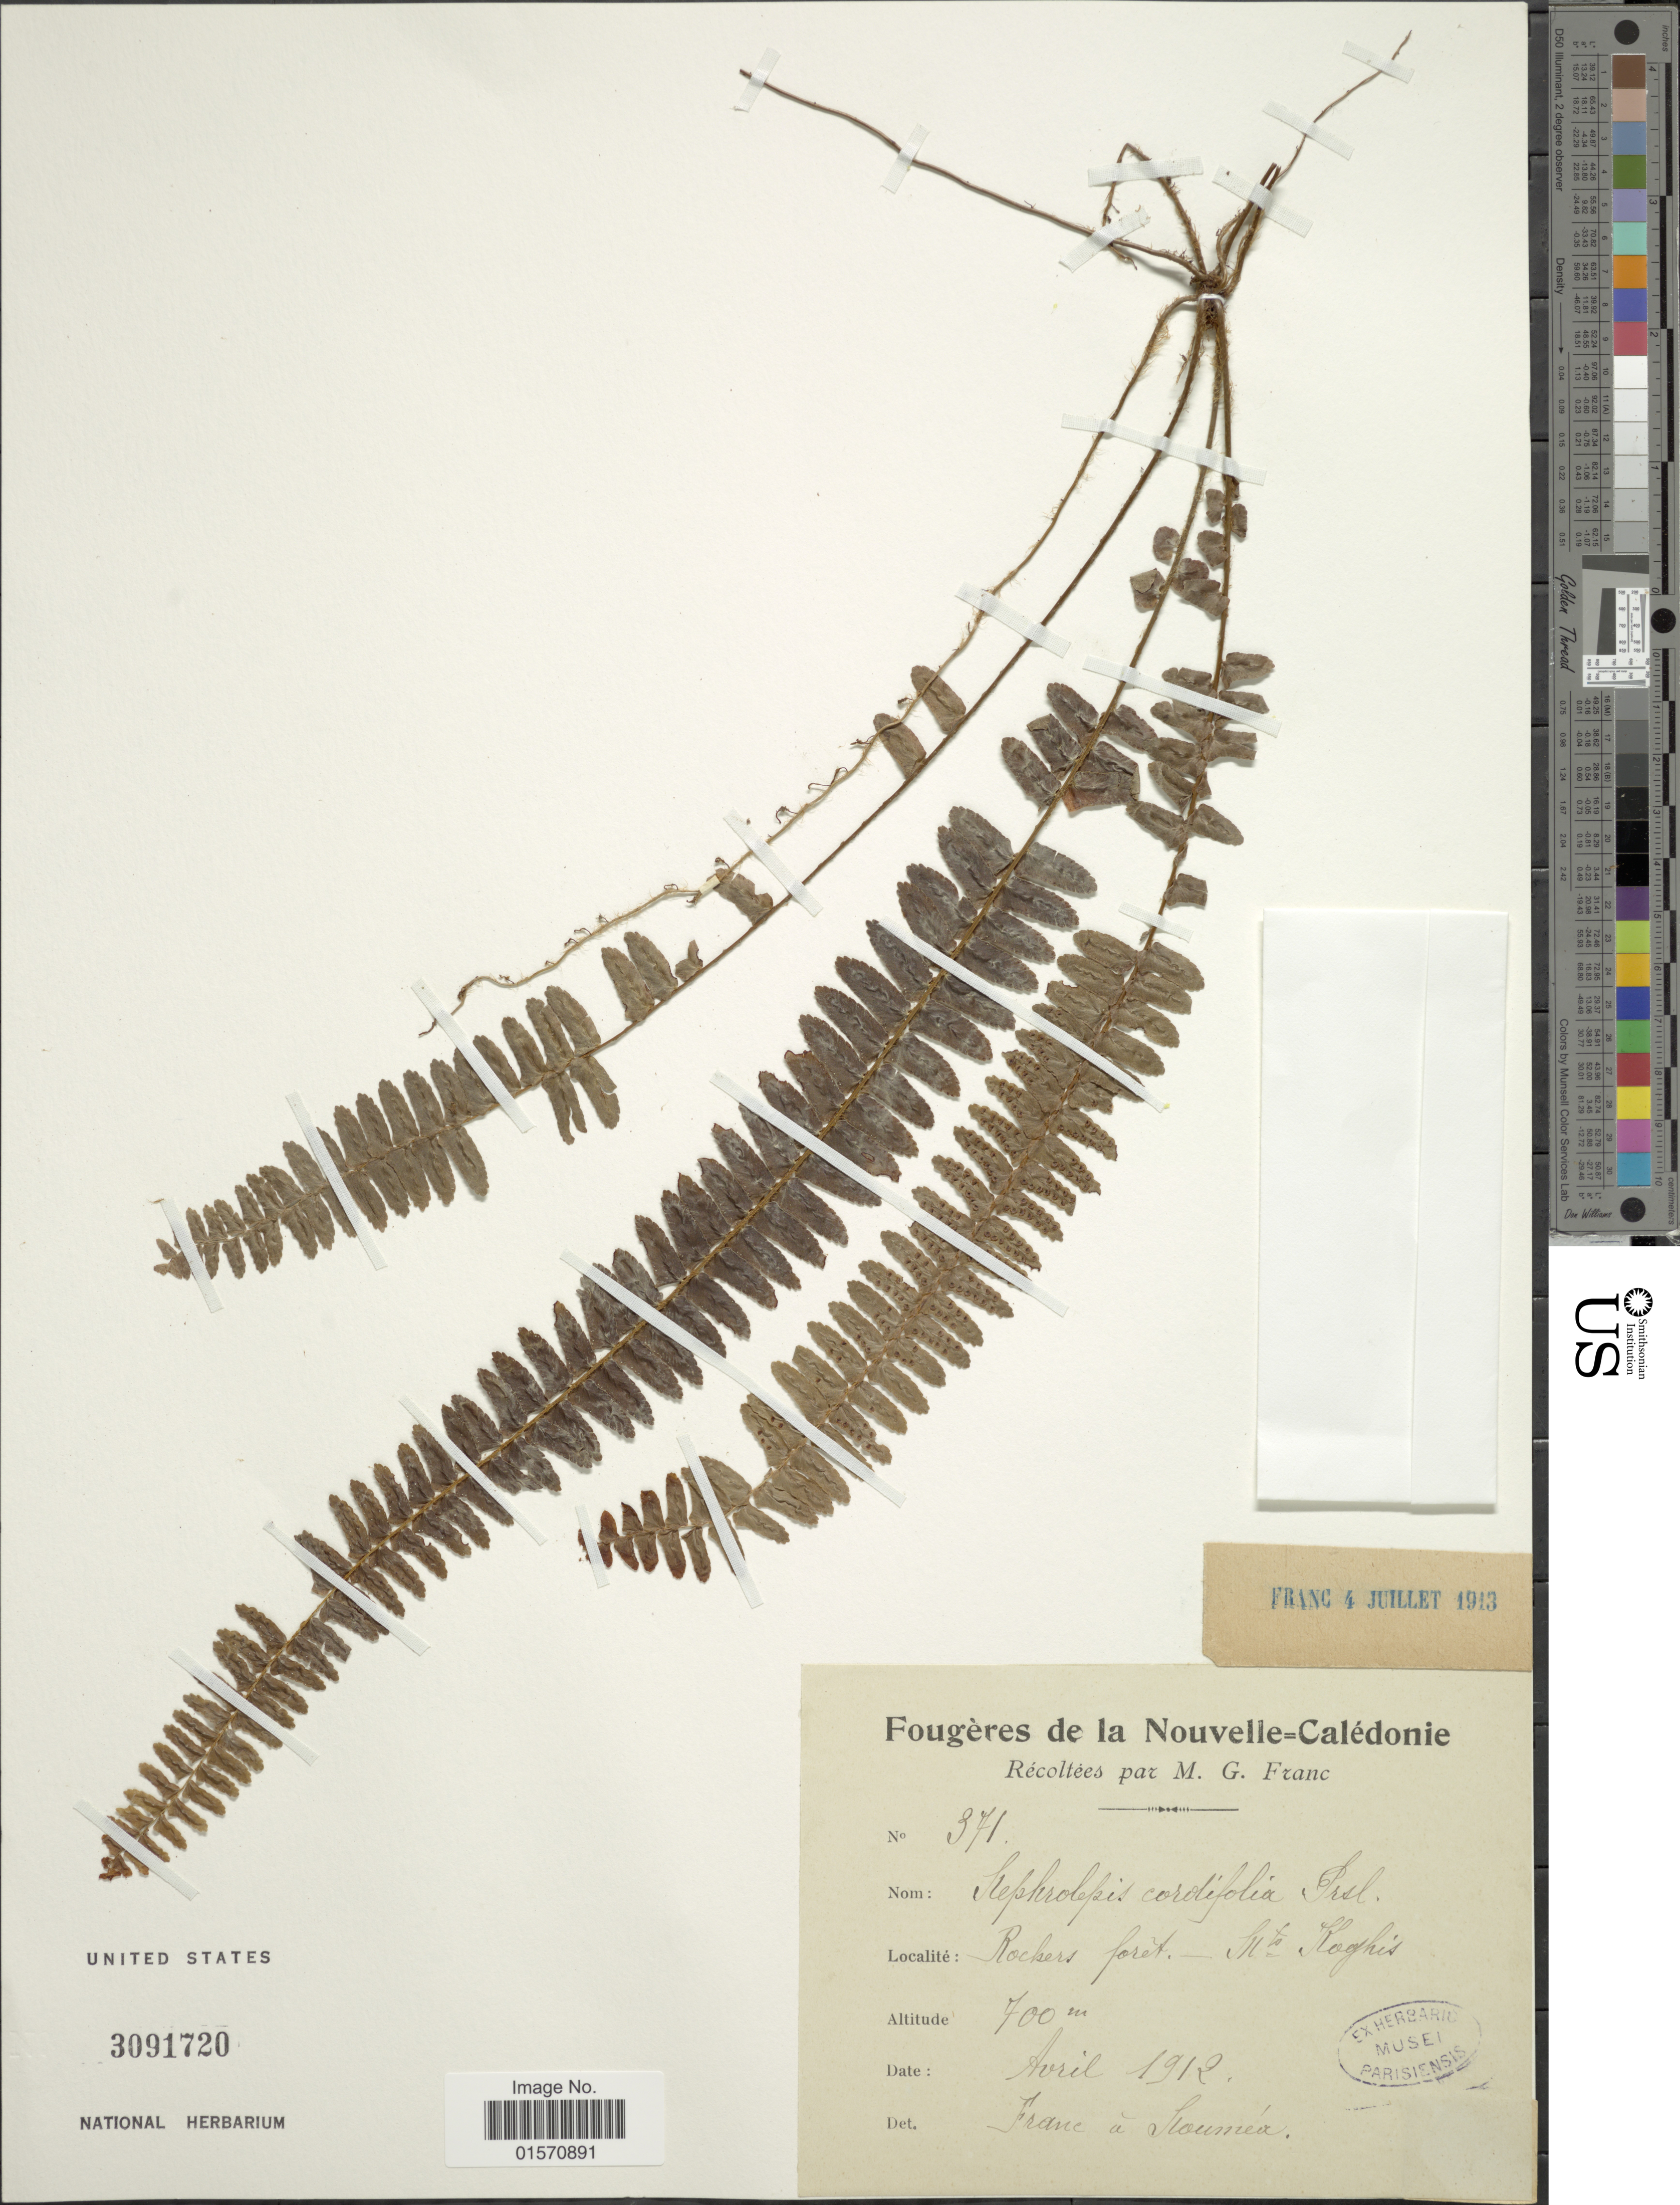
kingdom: Plantae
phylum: Tracheophyta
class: Polypodiopsida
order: Polypodiales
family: Nephrolepidaceae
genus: Nephrolepis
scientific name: Nephrolepis cordifolia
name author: (L.) C. Presl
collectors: M. Franc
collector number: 371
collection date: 1912-04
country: New Caledonia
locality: Rochers forêt. Mt. Koghis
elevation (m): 700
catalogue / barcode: US 3091720